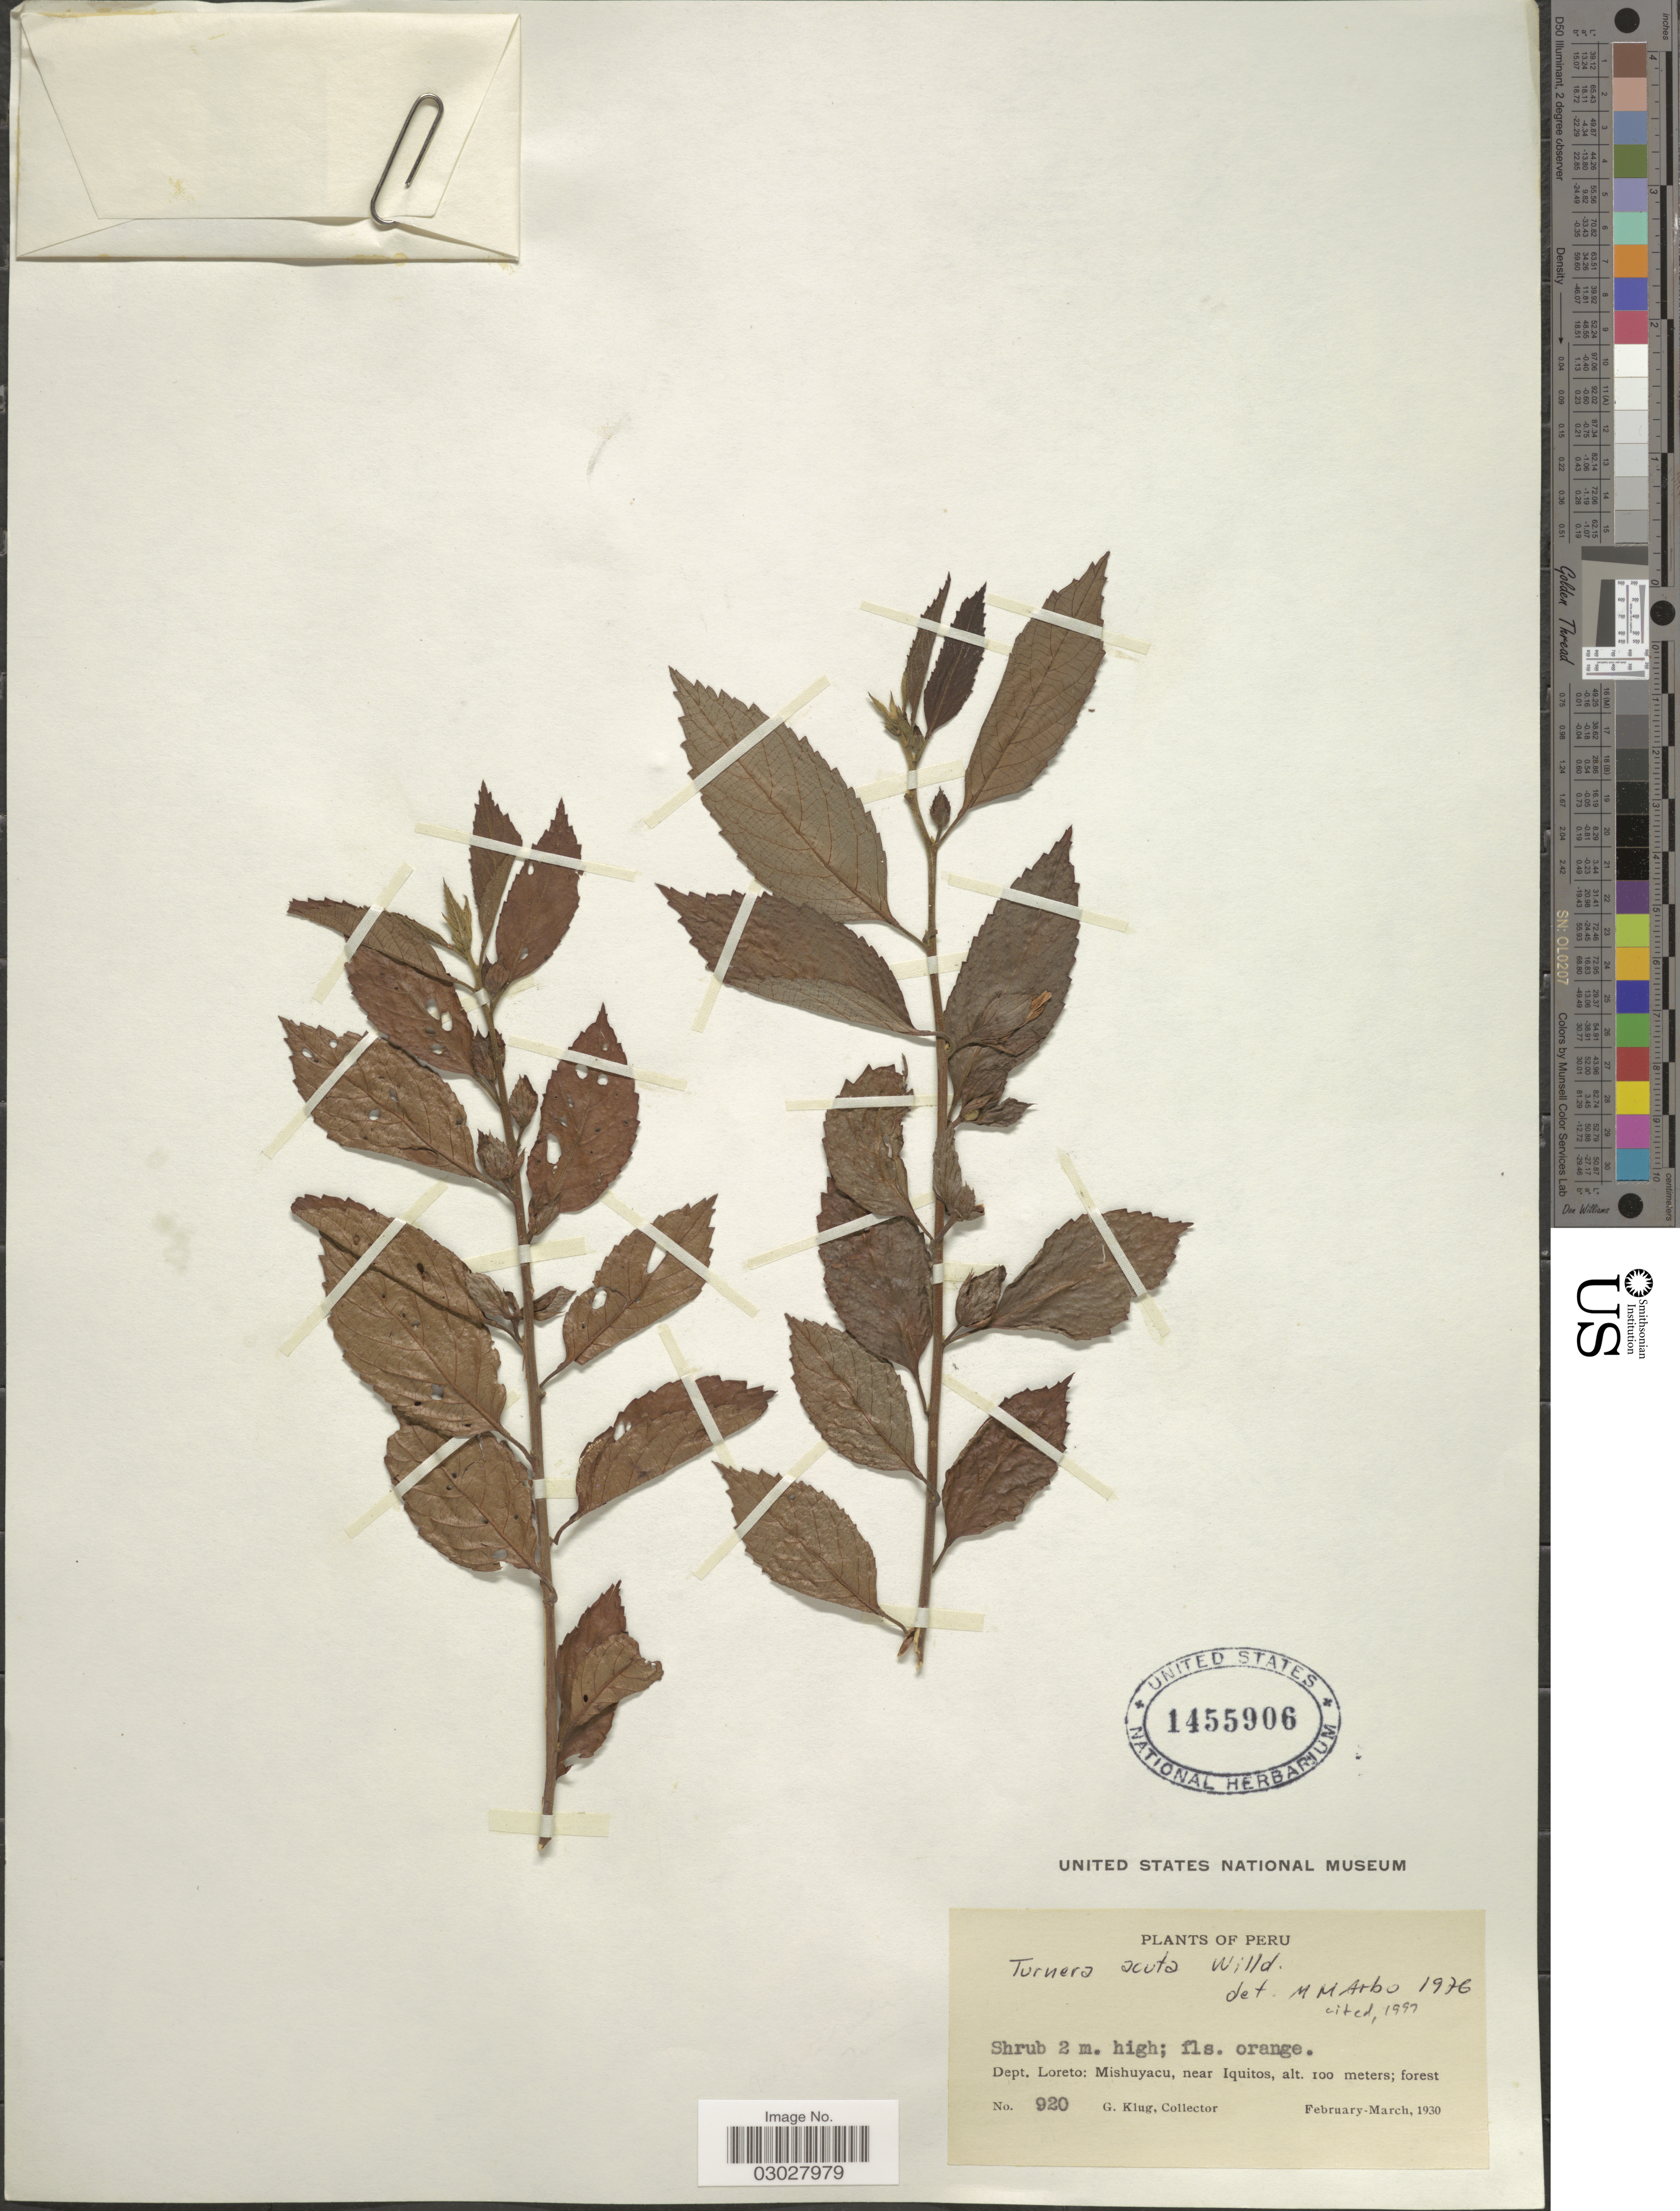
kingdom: Plantae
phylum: Tracheophyta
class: Magnoliopsida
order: Malpighiales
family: Turneraceae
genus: Turnera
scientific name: Turnera acuta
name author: Willd. ex Schult.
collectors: G. Klug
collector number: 920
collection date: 1930-02/1930-03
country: Peru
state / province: Loreto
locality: Dept. Loreto: Mishuyacu, near Iquitos.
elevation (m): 100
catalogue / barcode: US 1455906